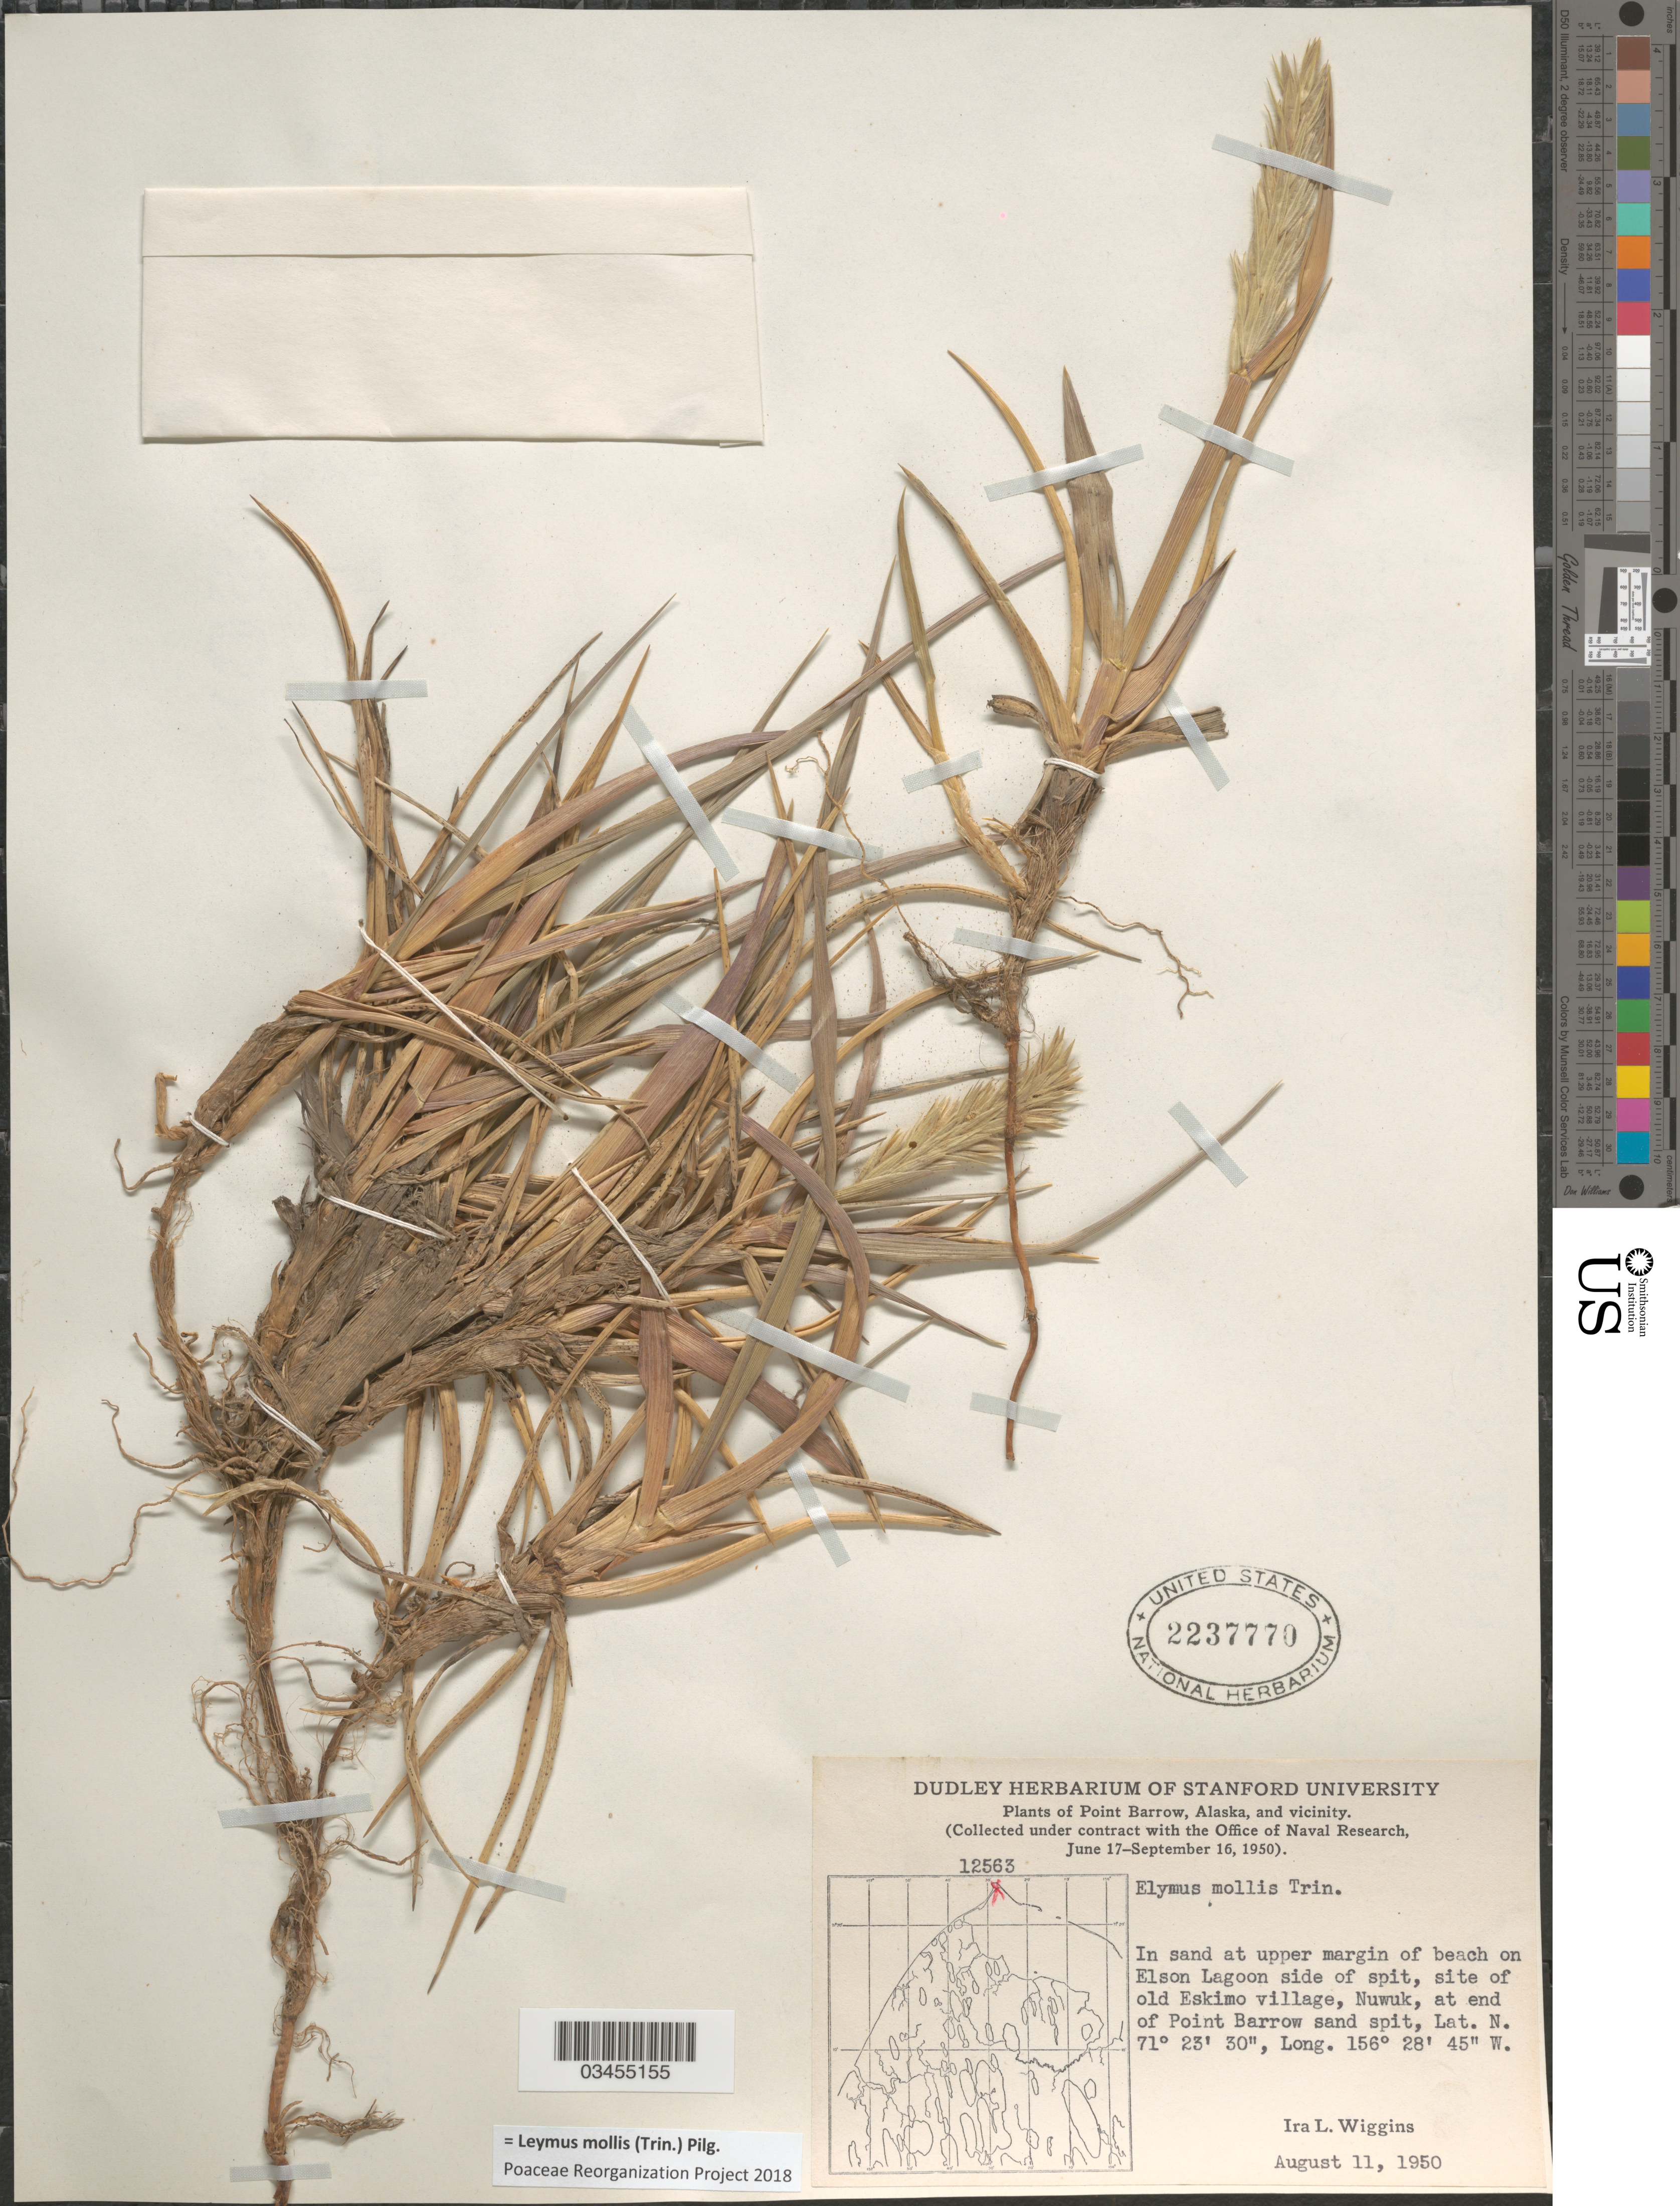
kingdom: Plantae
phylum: Tracheophyta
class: Liliopsida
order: Poales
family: Poaceae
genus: Leymus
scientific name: Leymus mollis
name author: (Trin.) Pilg.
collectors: I. L. Wiggins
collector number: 12563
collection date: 1950-08-11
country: United States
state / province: Alaska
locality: Point Barrow, Alaska, and vicinity. In sand at upper margin of beach on Elson Lagoon side of spit, site of old Eskimo village, Nuwuk, at end of Point Barrow sand pit.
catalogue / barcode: US 2237770